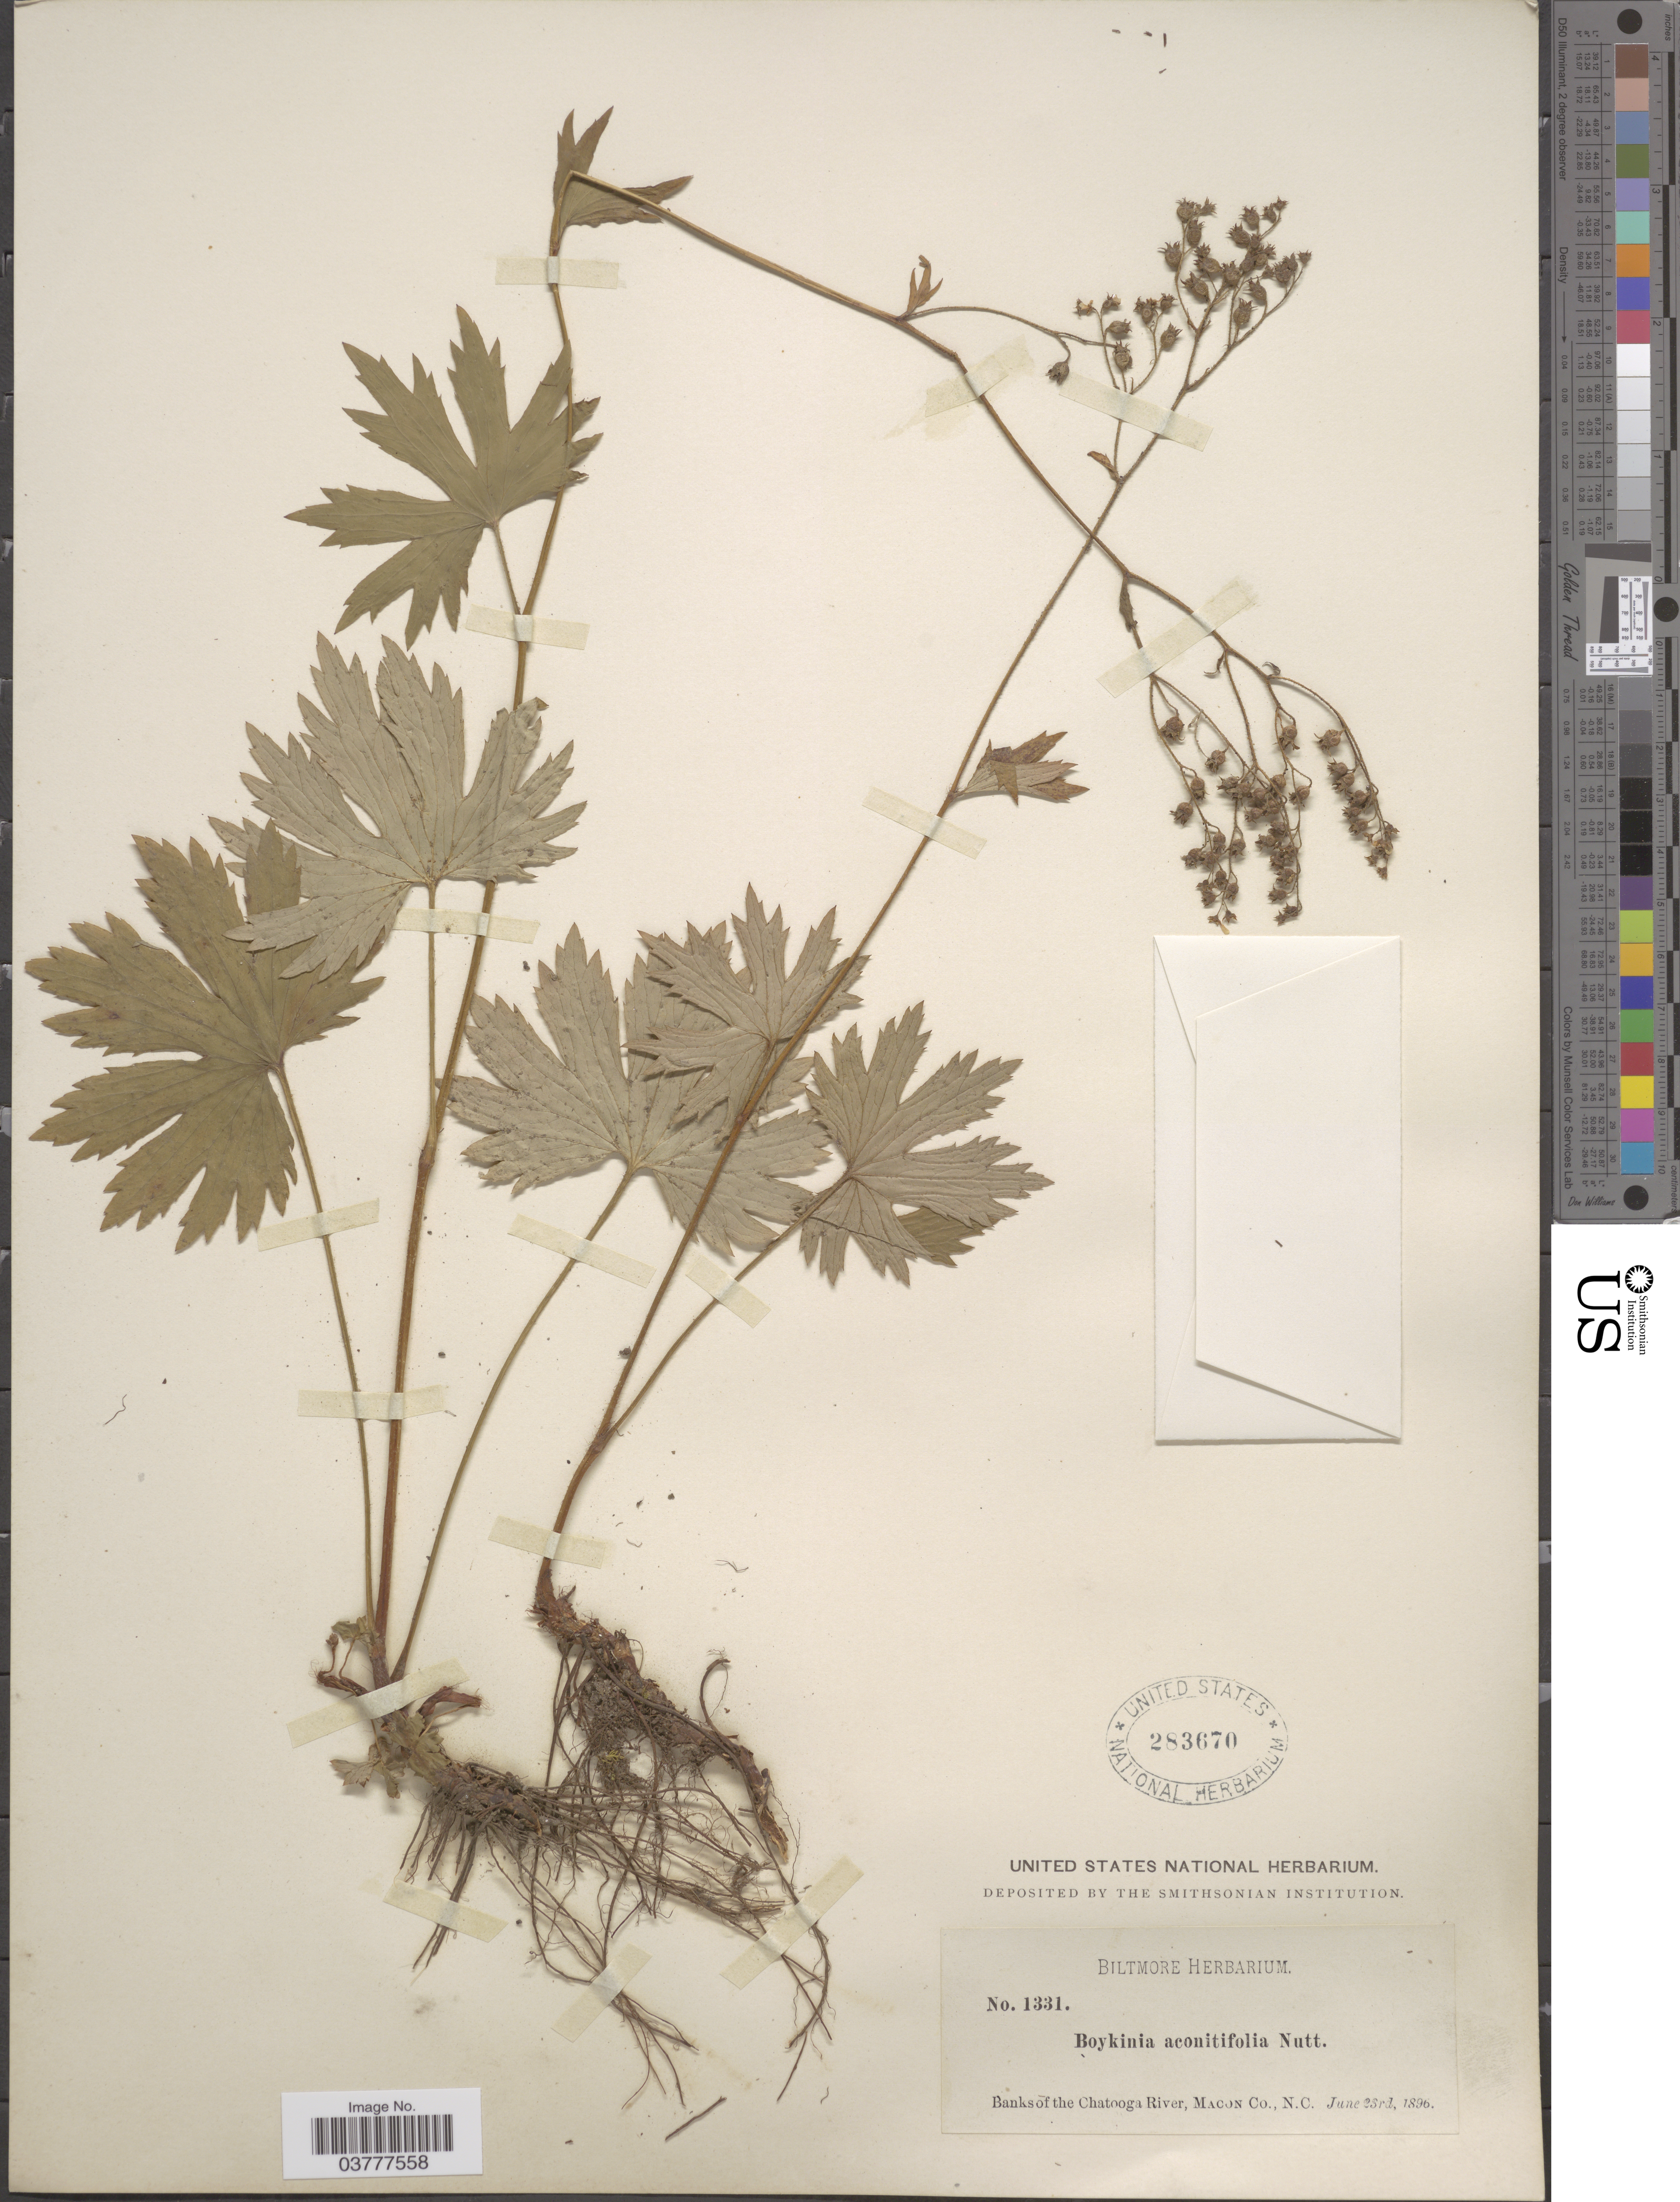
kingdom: Plantae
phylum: Tracheophyta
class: Magnoliopsida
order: Saxifragales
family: Saxifragaceae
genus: Boykinia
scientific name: Boykinia aconitifolia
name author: Nutt.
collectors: ex herb. Biltmore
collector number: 1331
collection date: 1896-06-23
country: United States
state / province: North Carolina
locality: Banks of the Chatooga River, Macon Co.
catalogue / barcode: US 283670